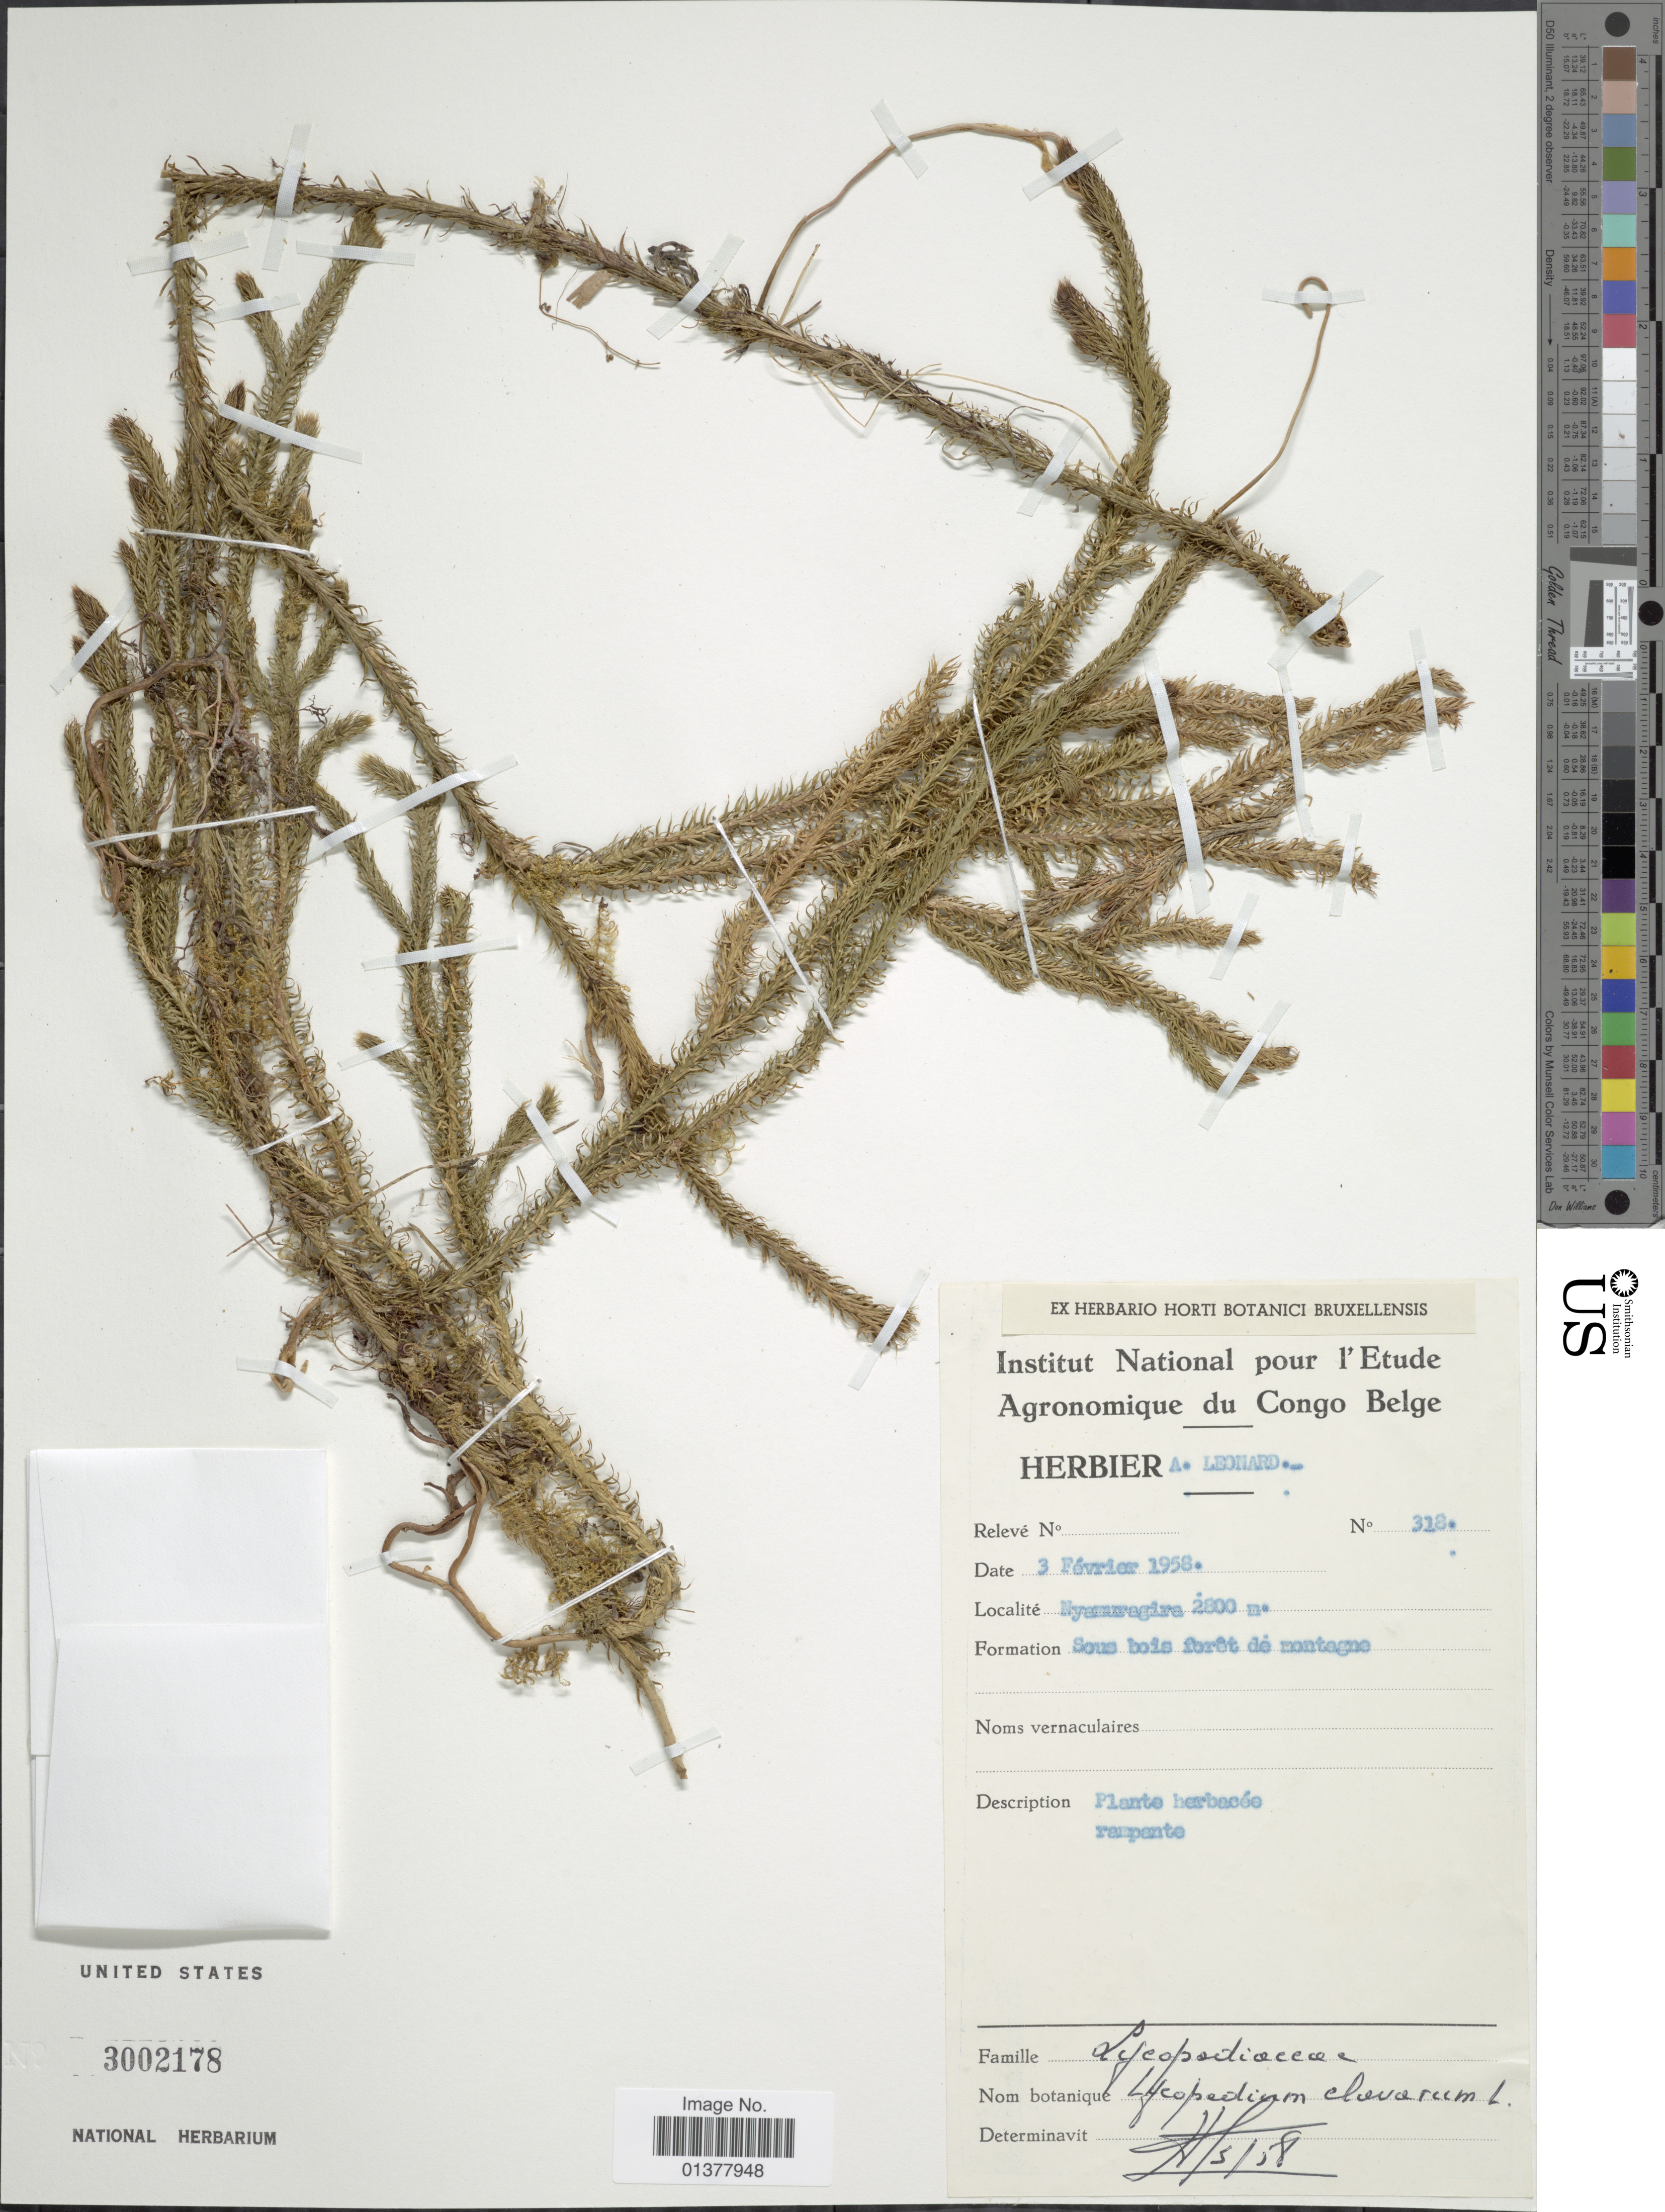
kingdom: Plantae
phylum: Tracheophyta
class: Lycopodiopsida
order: Lycopodiales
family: Lycopodiaceae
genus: Lycopodium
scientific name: Lycopodium clavatum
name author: L.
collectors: ex herb. A. Leonard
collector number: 318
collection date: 1958-02-03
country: Congo, Democratic Republic of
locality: Nyamragira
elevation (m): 2800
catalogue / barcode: US 3002178